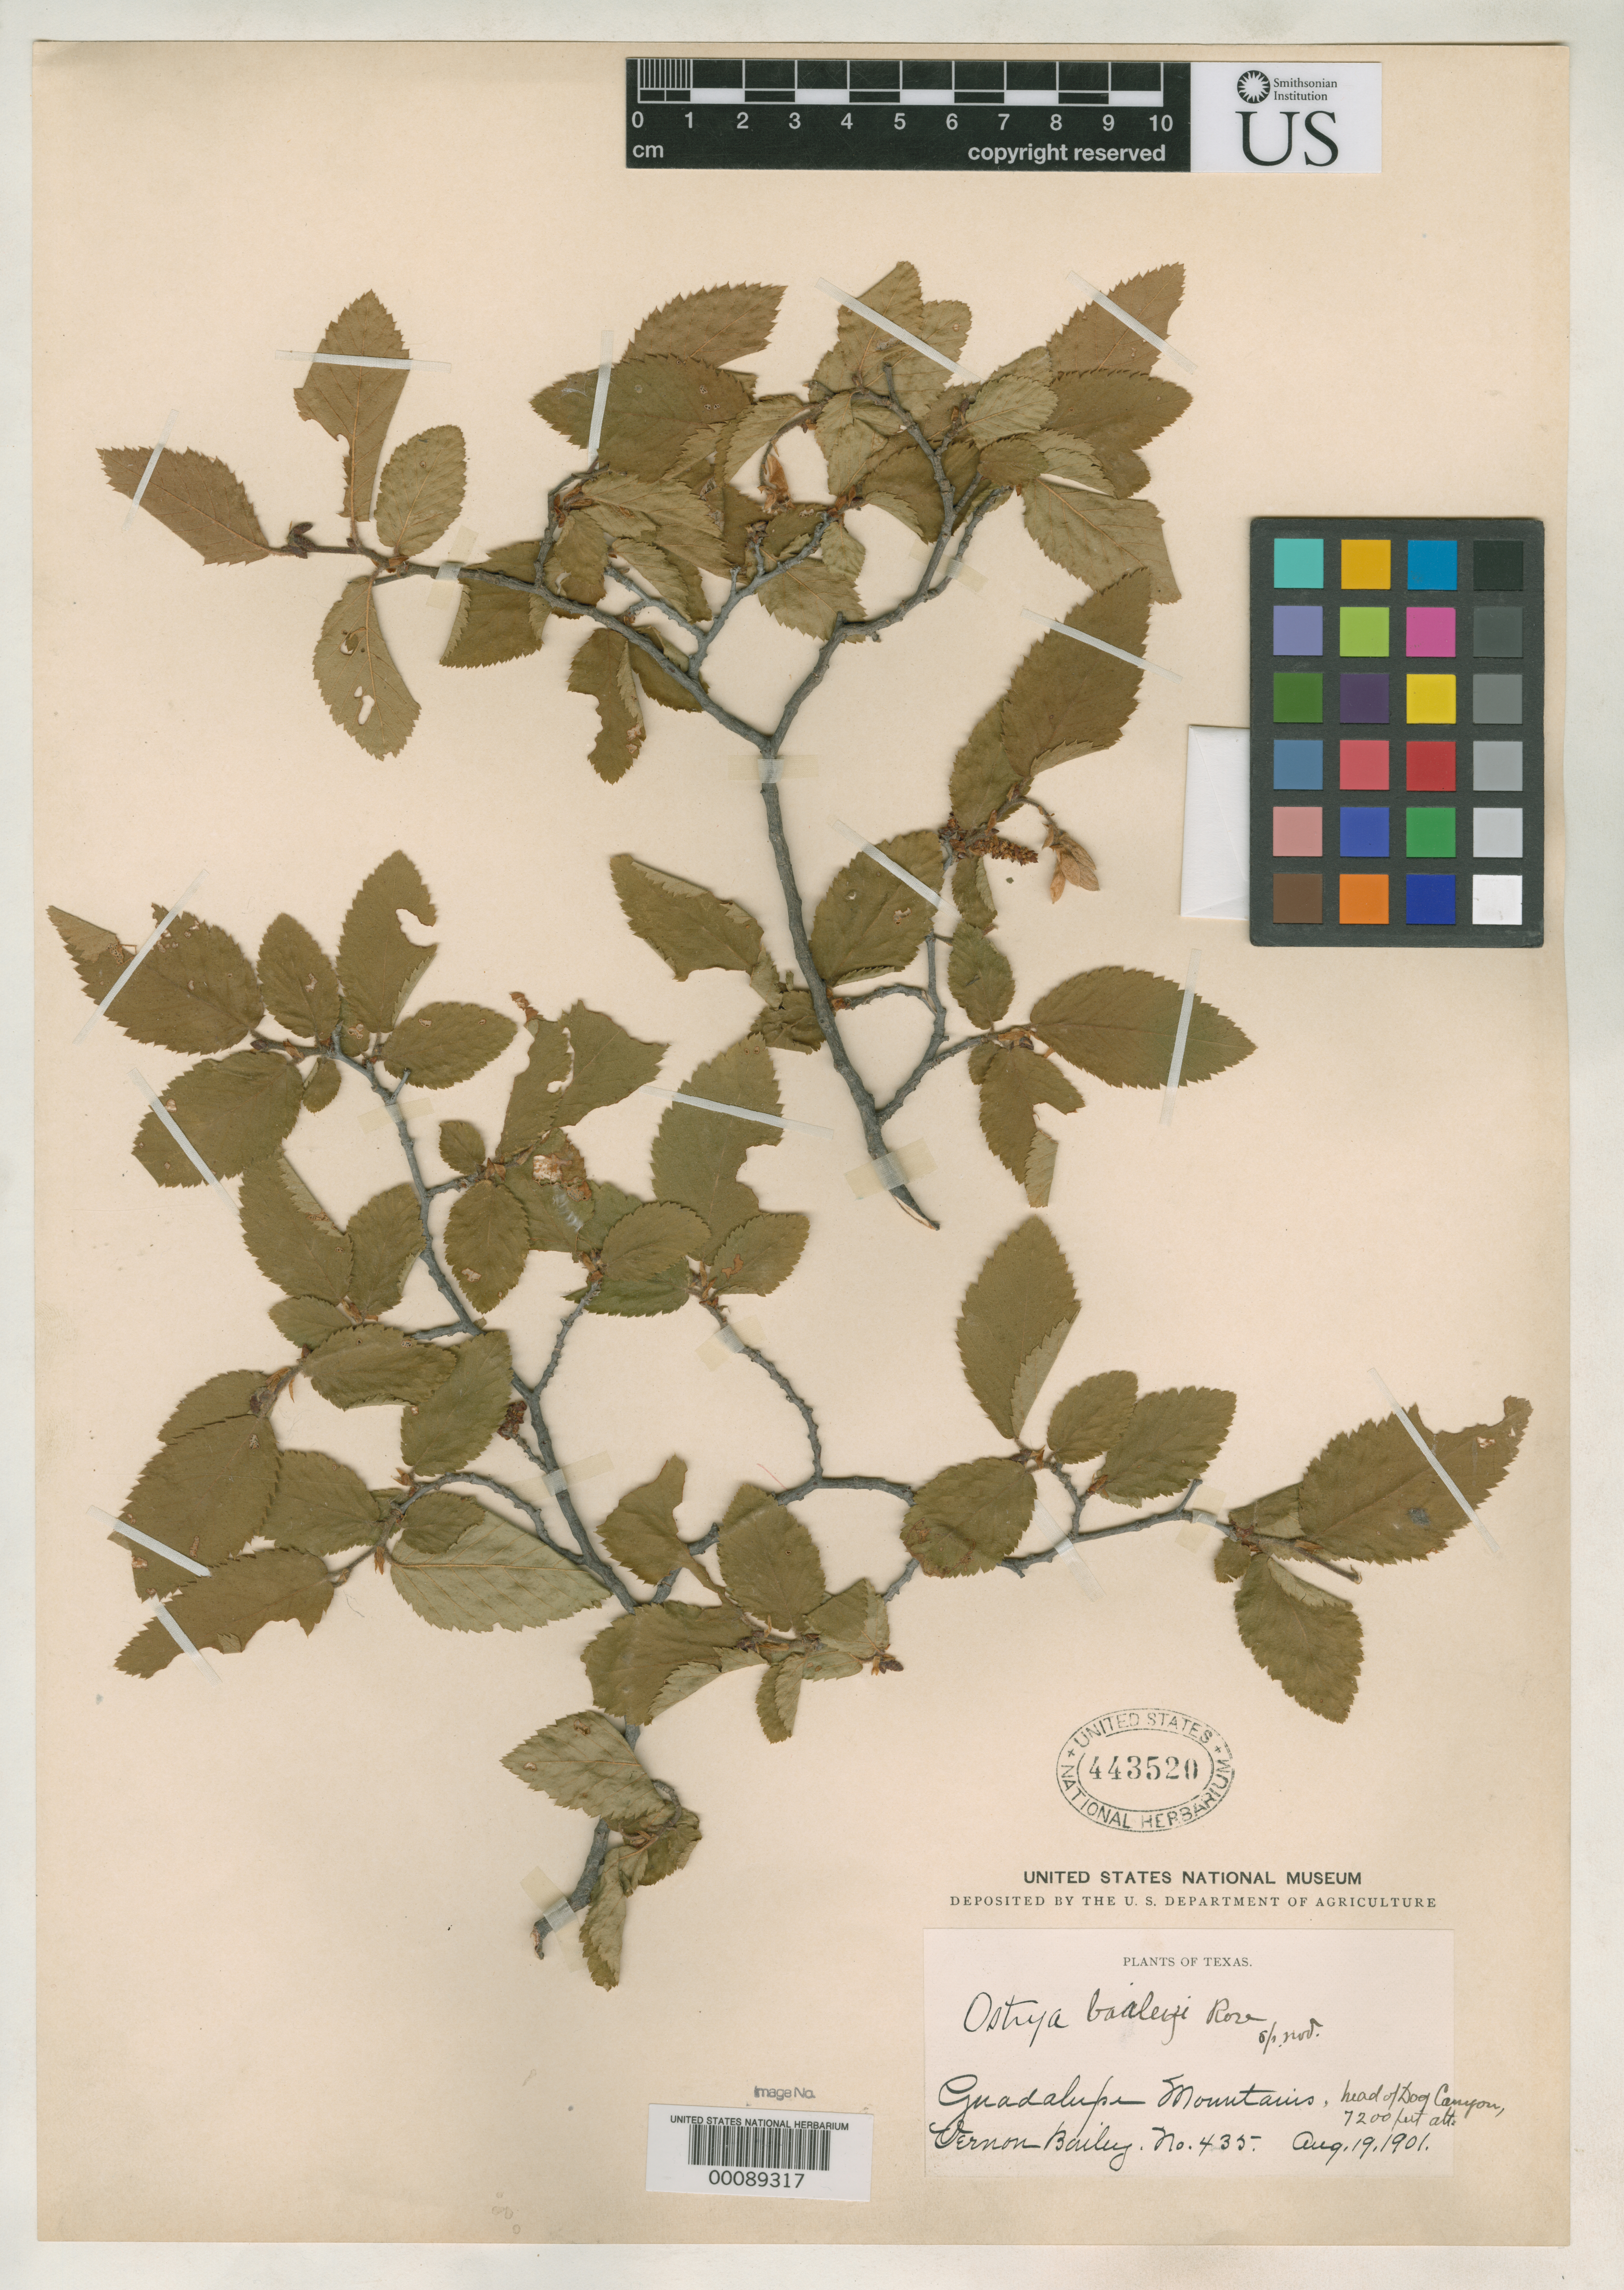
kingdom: Plantae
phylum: Tracheophyta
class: Magnoliopsida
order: Fagales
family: Betulaceae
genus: Ostrya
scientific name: Ostrya baileyi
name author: Rose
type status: Holotype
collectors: V. O. Bailey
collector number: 435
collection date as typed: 19 Aug 1901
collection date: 1901-08-19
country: United States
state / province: Texas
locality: Guadalupe Mountains, Head of Dog Canyon.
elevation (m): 2195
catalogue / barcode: US 443520